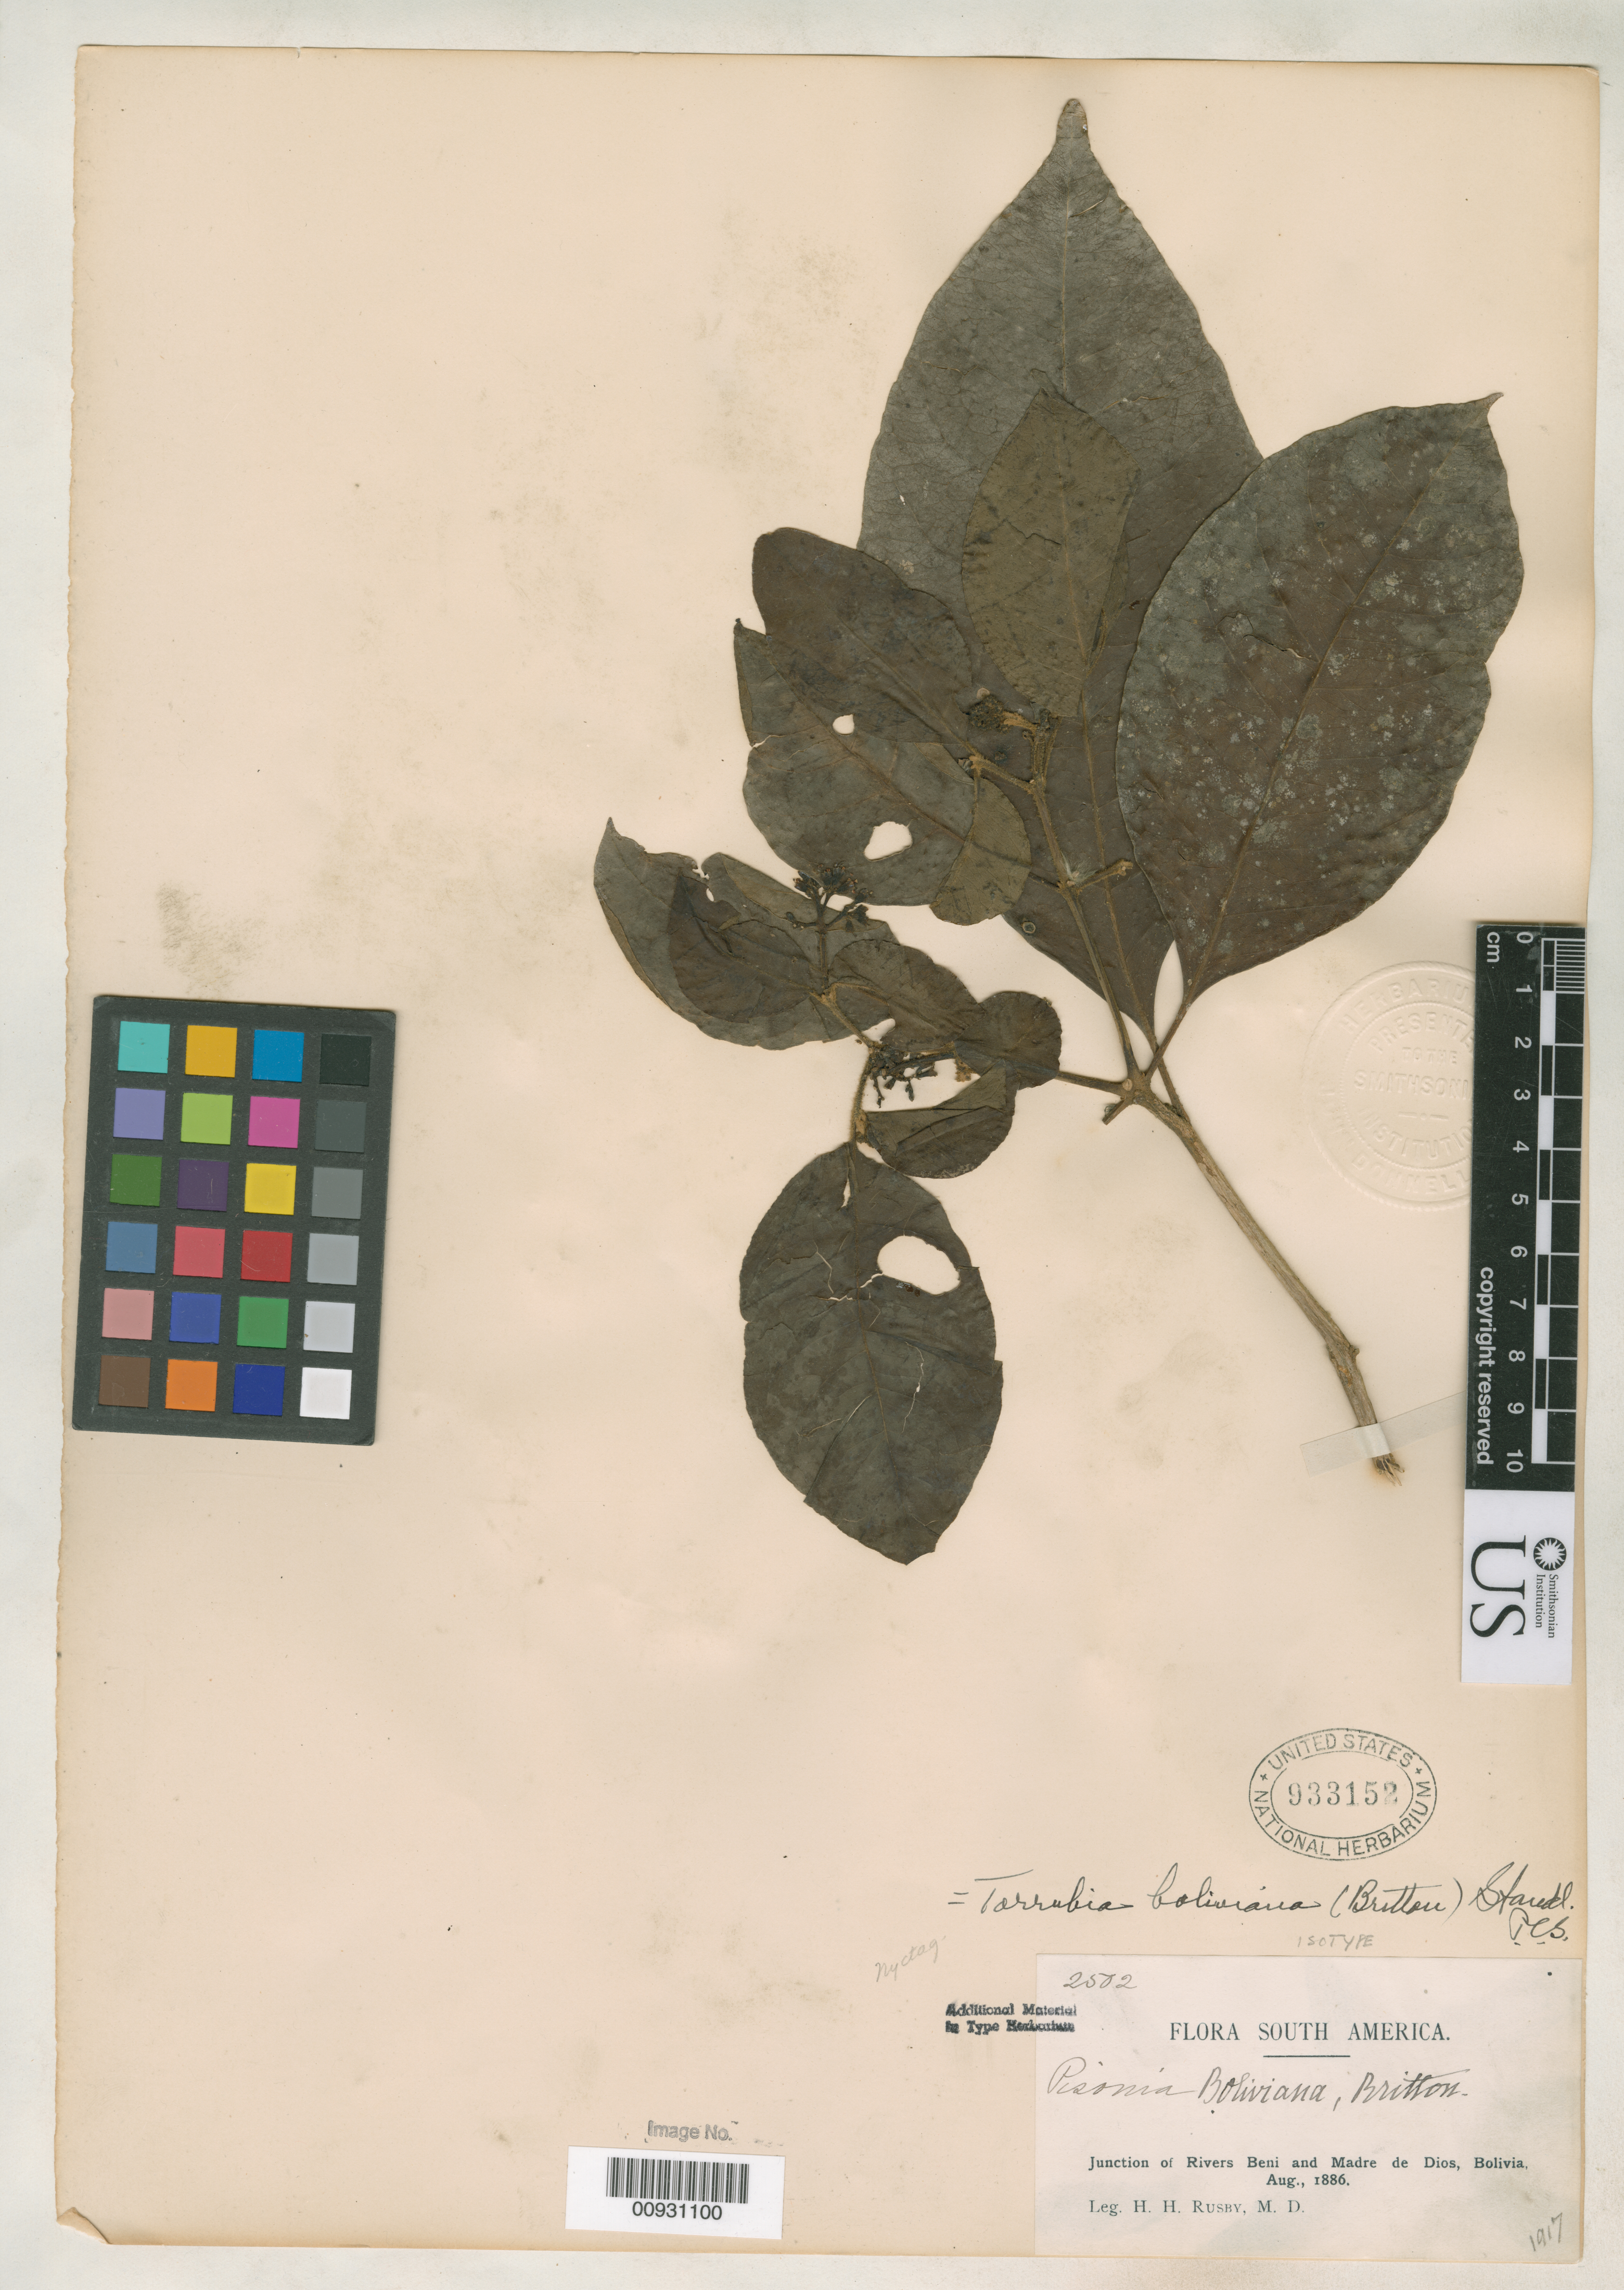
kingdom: Plantae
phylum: Tracheophyta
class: Magnoliopsida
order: Caryophyllales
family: Nyctaginaceae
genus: Pisonia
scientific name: Pisonia boliviana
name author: Britton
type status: Isotype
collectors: H. H. Rusby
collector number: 2502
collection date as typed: Aug 1886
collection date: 1886-08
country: Bolivia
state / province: Beni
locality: Junction of Rivers Beni and Madre de Dios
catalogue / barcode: US 933152